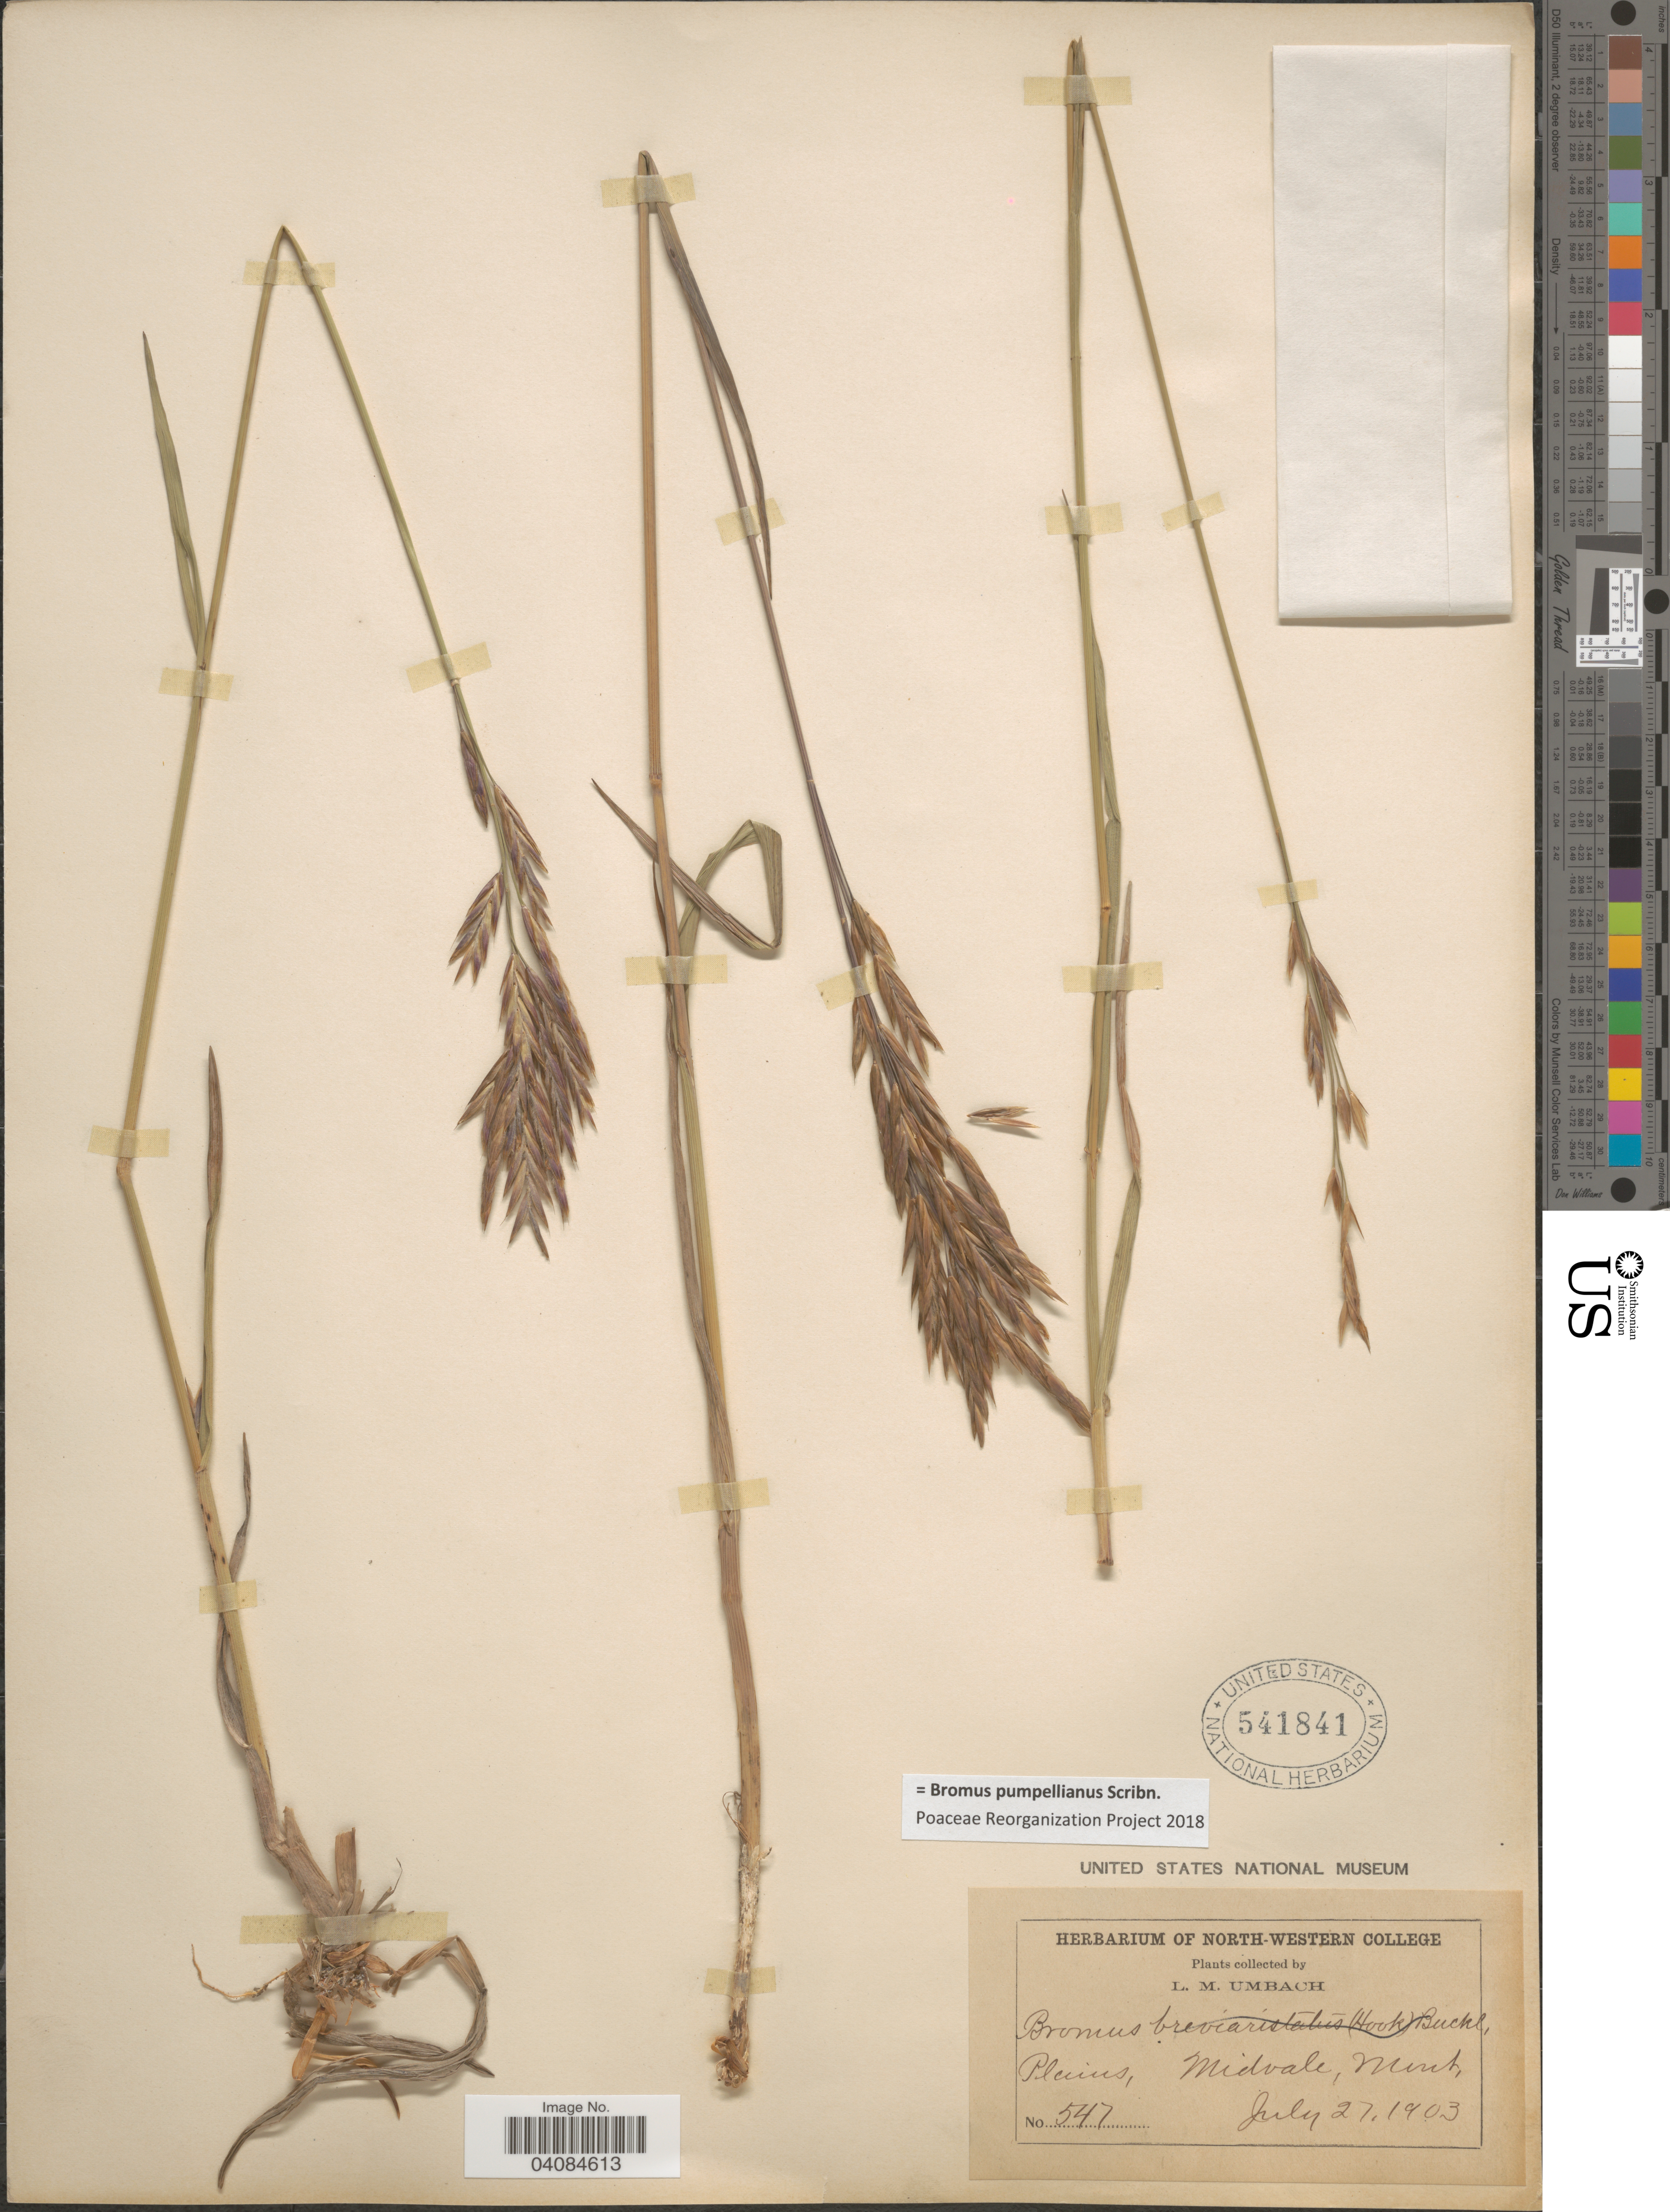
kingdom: Plantae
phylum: Tracheophyta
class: Liliopsida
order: Poales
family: Poaceae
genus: Bromus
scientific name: Bromus pumpellianus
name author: Scribn.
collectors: L. M. Umbach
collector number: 547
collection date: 1903-07-27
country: United States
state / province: Montana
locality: Plains, Midvale.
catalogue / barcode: US 541841